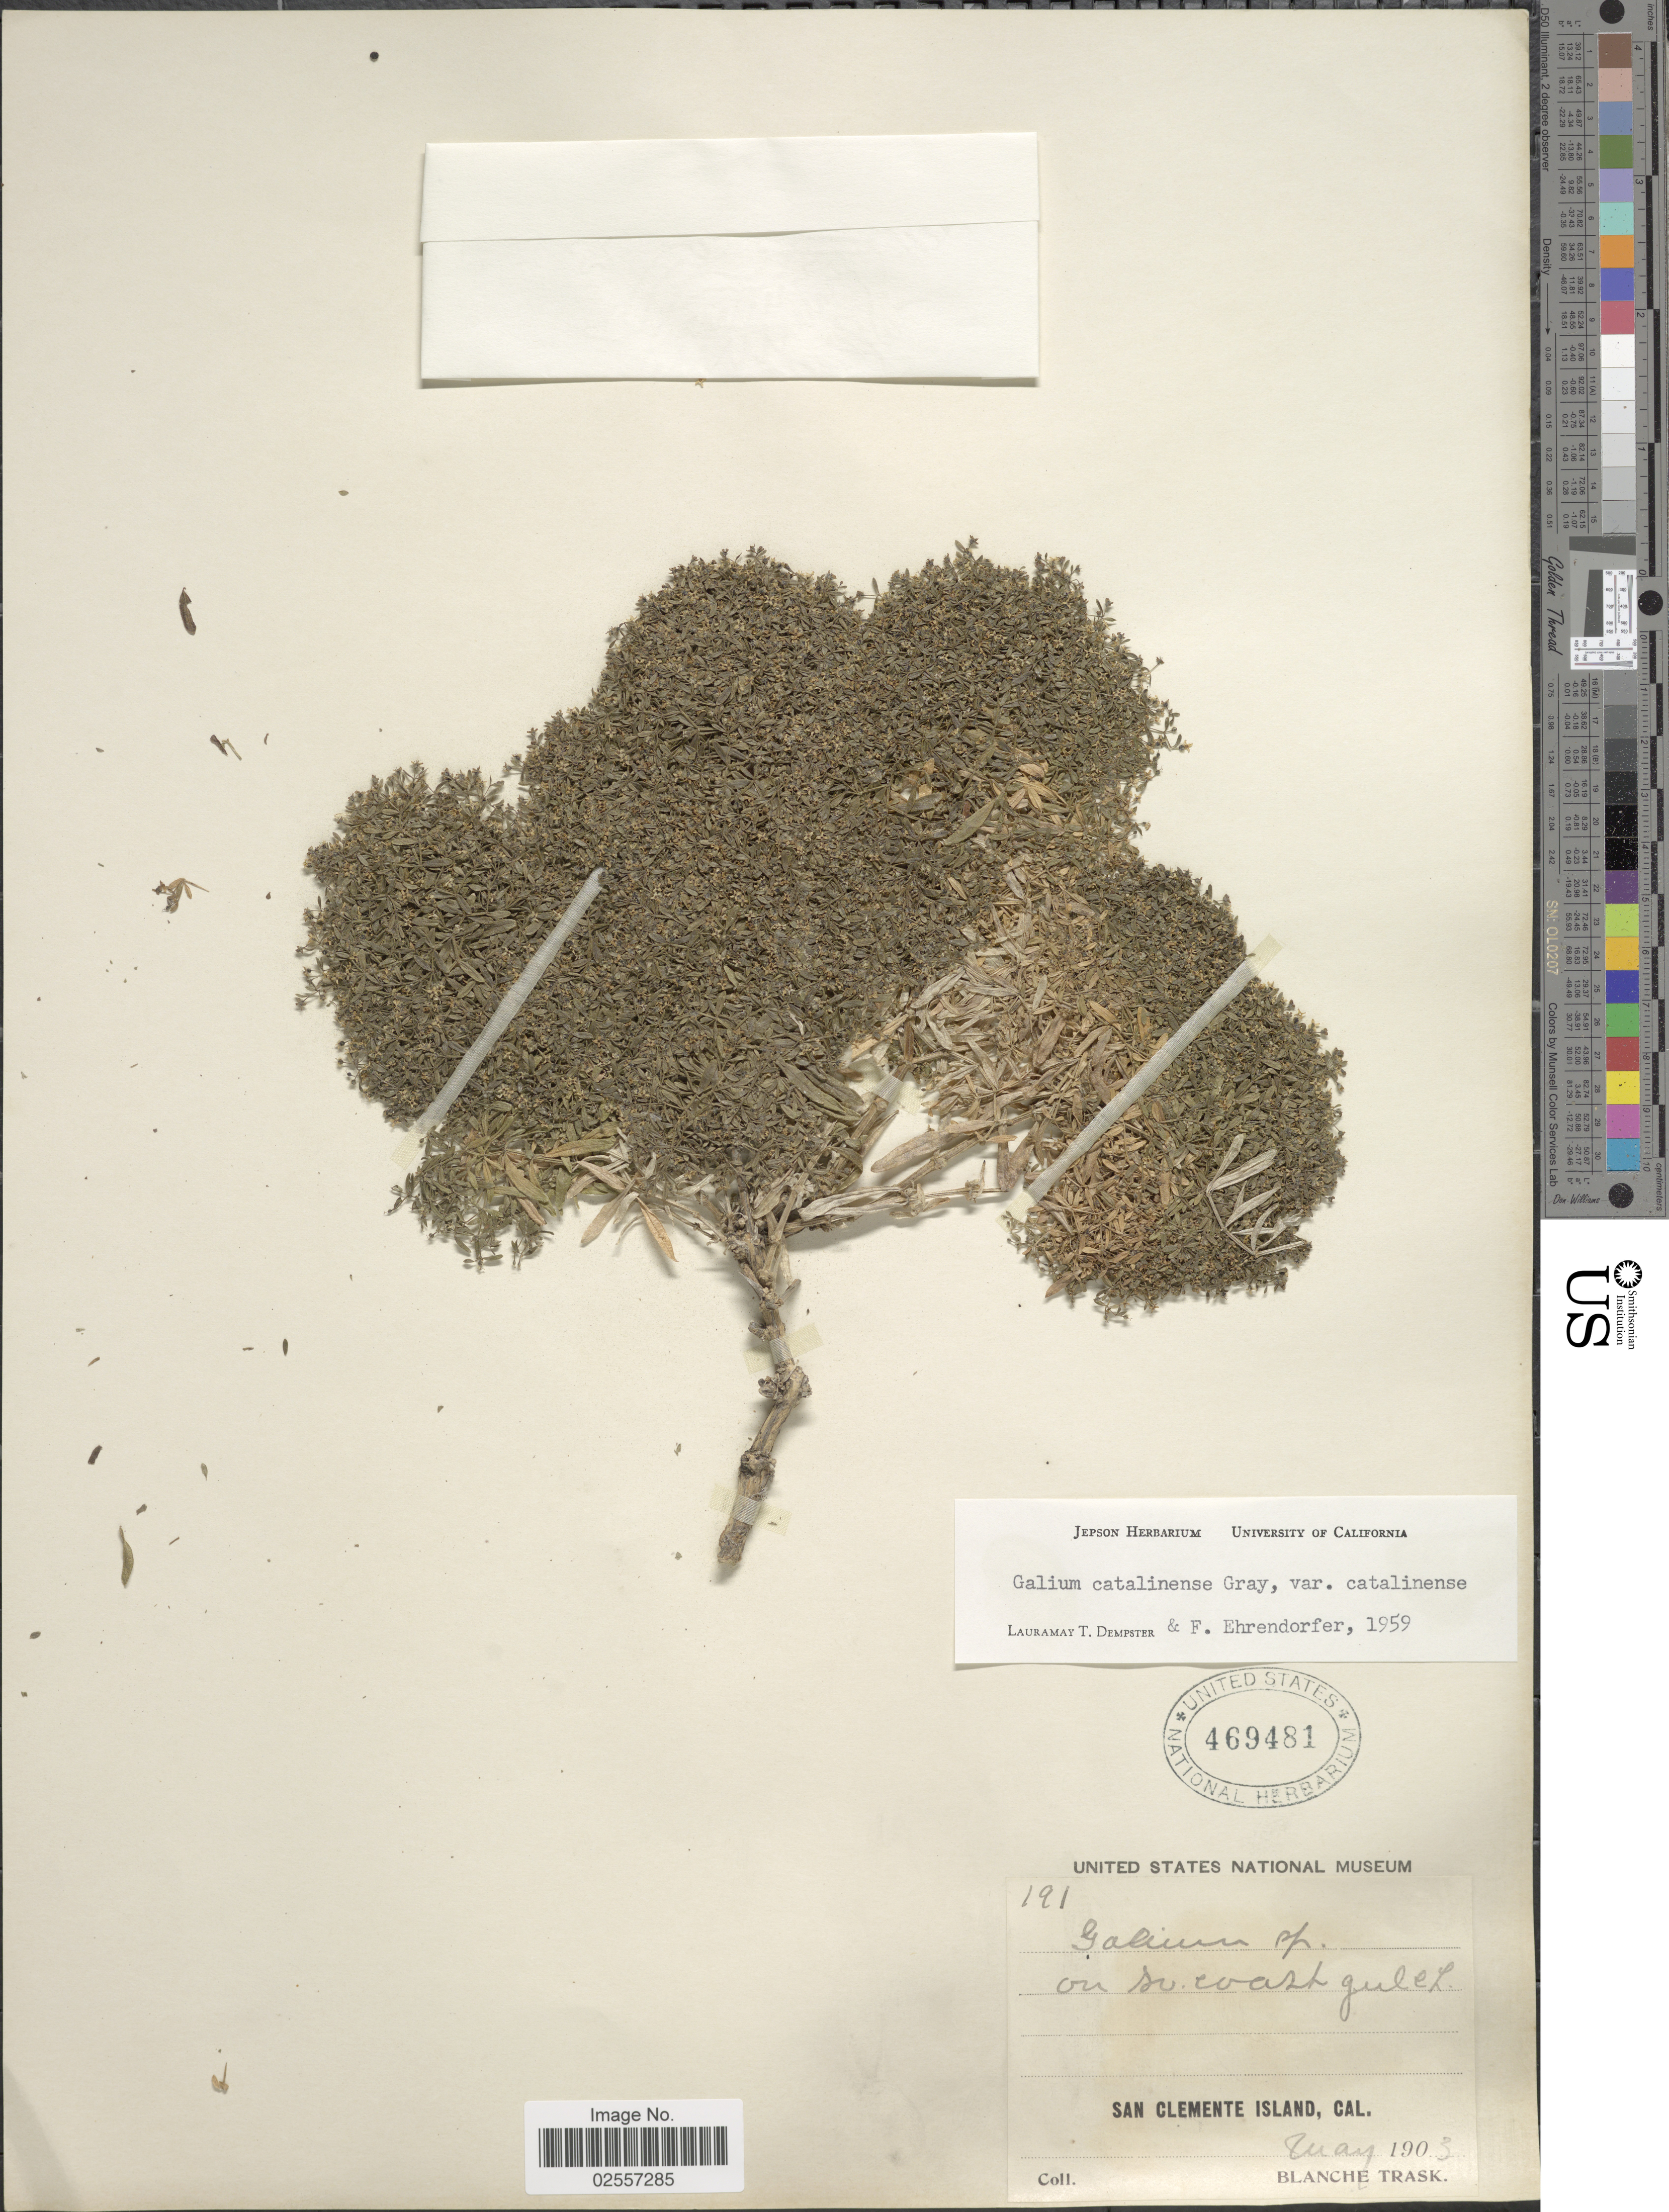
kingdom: Plantae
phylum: Tracheophyta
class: Magnoliopsida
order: Gentianales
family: Rubiaceae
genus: Galium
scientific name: Galium catalinense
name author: A. Gray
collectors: B. Trask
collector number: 191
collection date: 1903-05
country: United States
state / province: California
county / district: Los Angeles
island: San Clemente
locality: San Clemente Island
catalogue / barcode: US 469481